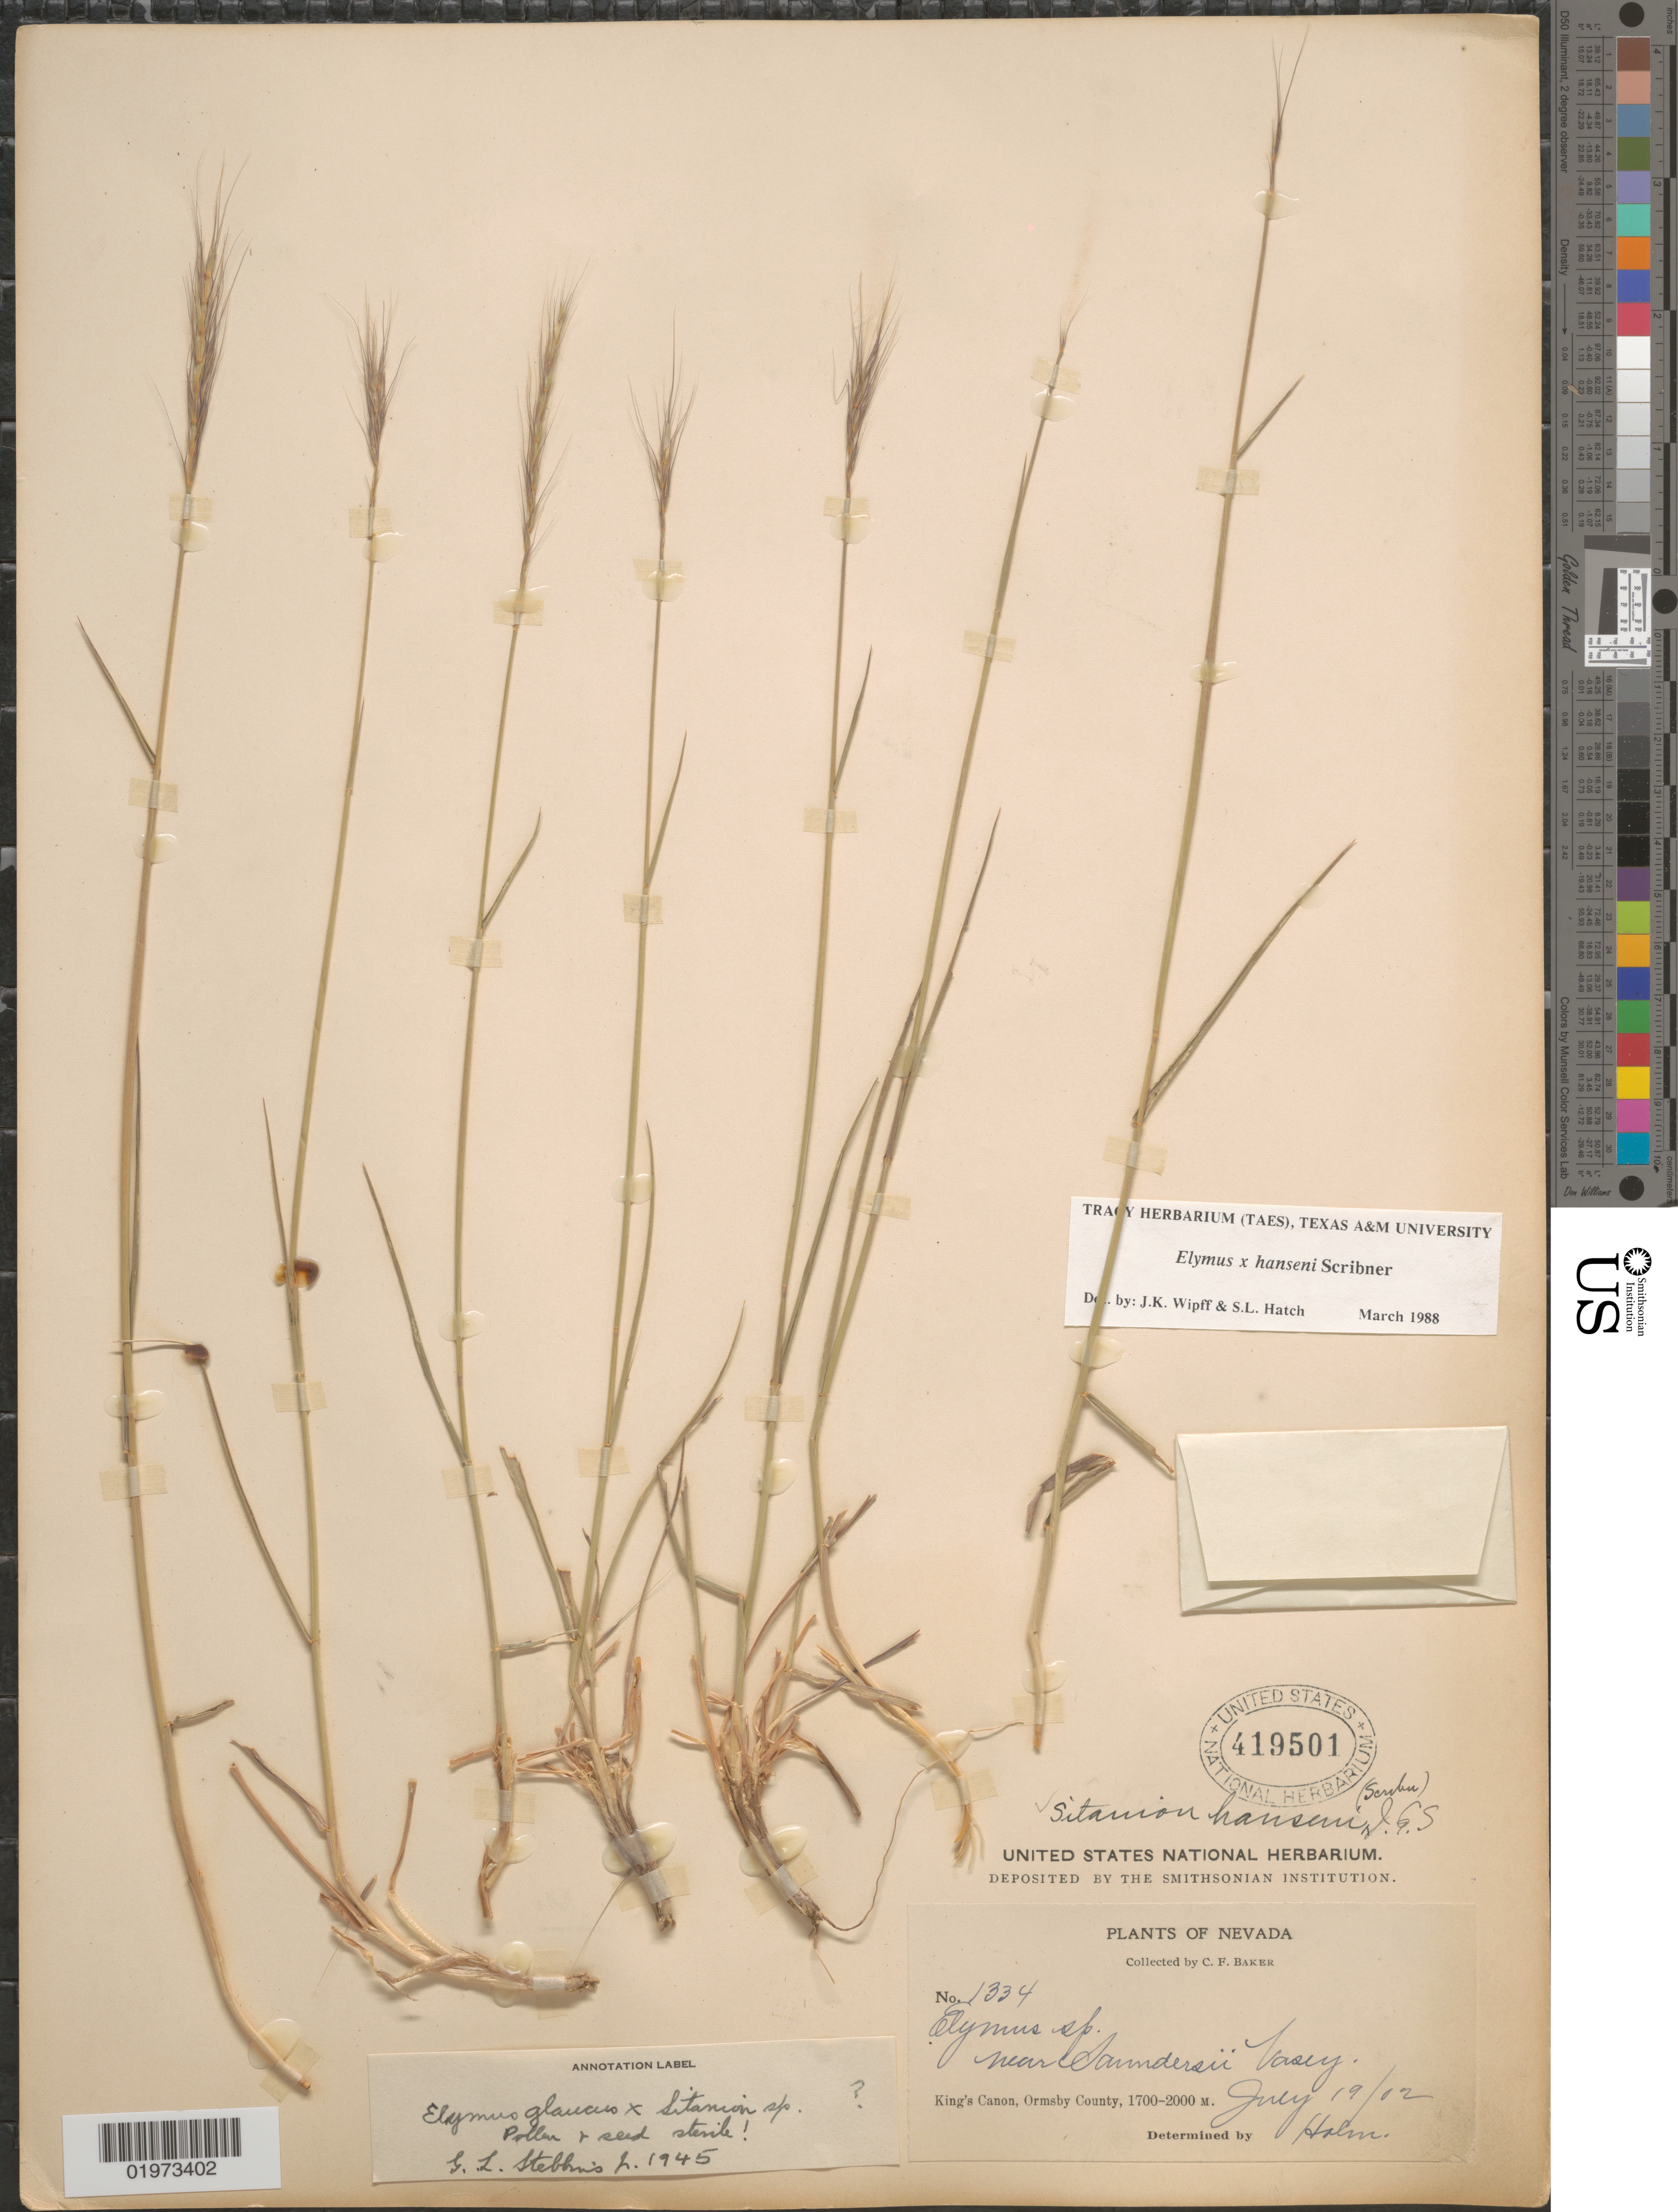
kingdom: Plantae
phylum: Tracheophyta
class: Liliopsida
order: Poales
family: Poaceae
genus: Elymus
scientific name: Elymus x hansenii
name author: Scribn.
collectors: C. F. Baker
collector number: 1334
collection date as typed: Transcribed d/m/y: 19/6/2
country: United States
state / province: Nevada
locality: King's Canon, Ormsby County.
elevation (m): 1700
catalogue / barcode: US 419501